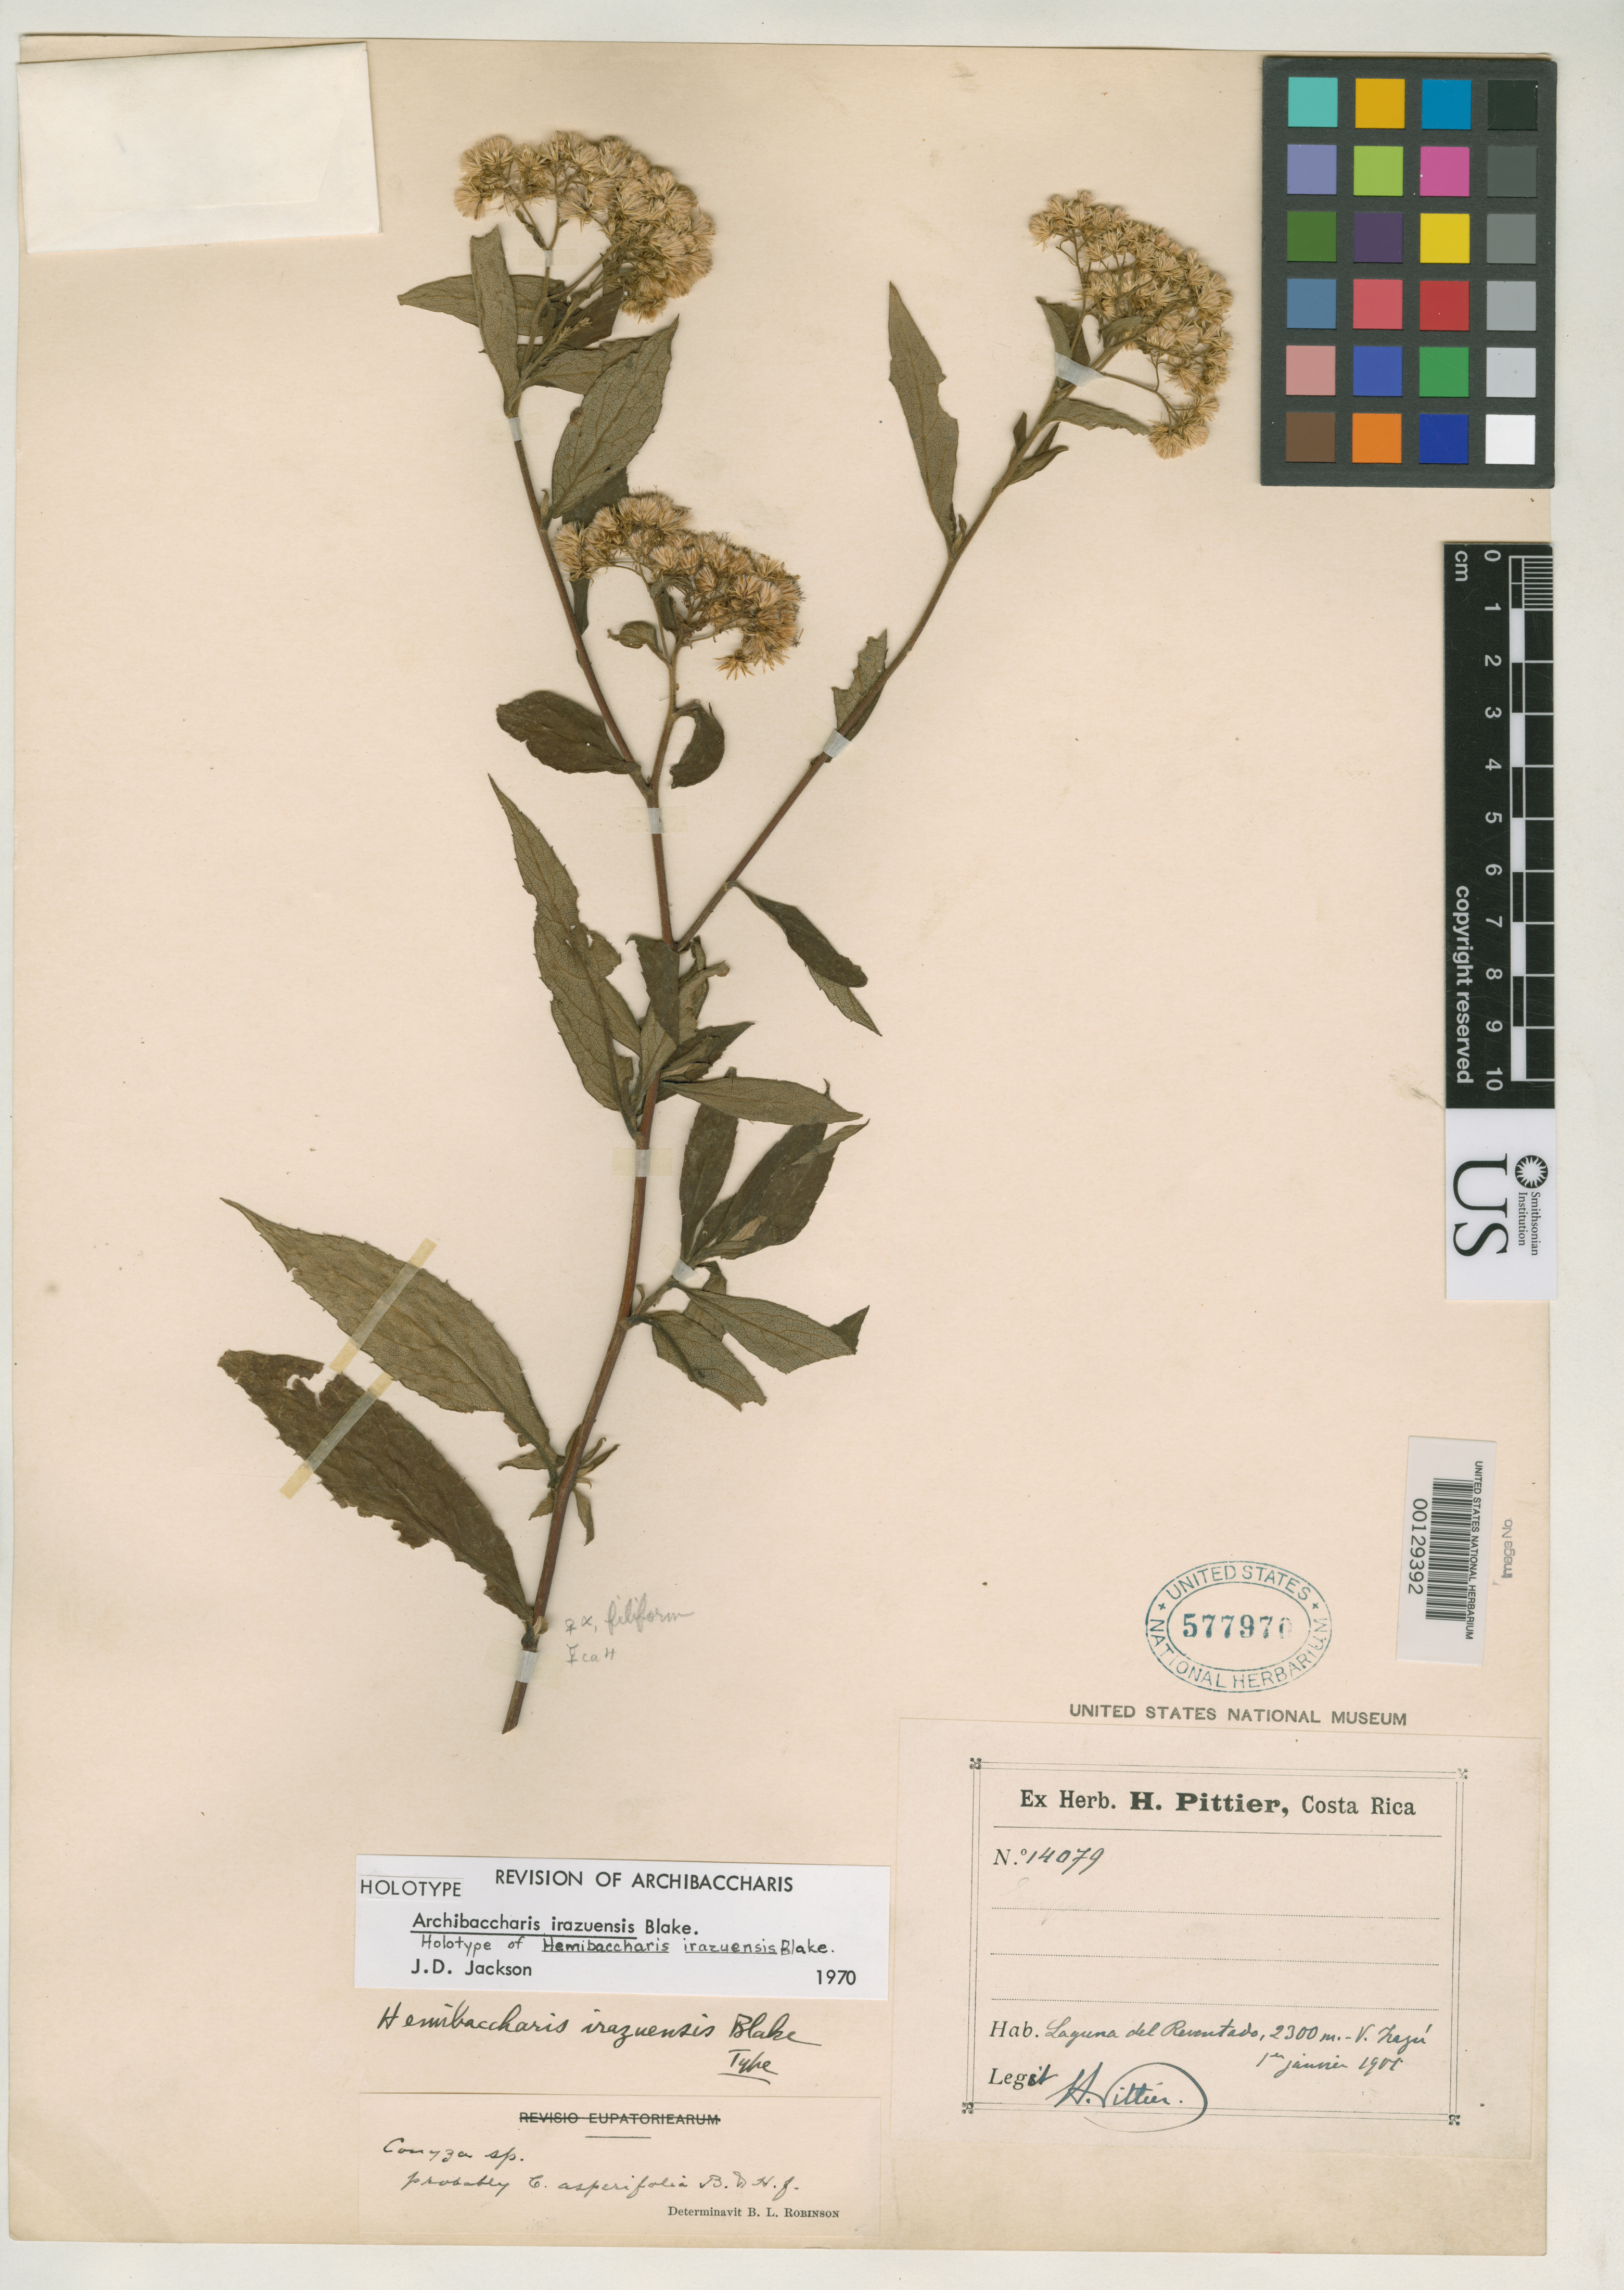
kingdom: Plantae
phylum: Tracheophyta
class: Magnoliopsida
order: Asterales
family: Asteraceae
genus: Hemibaccharis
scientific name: Hemibaccharis irazuensis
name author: S.F. Blake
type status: Holotype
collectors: H. F. Pittier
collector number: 14079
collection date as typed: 01 Jan 1901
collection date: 1901-01-01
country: Costa Rica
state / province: Cartago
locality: Laguna del Reventado, Volcan de Irazu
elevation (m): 2300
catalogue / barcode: US 577970